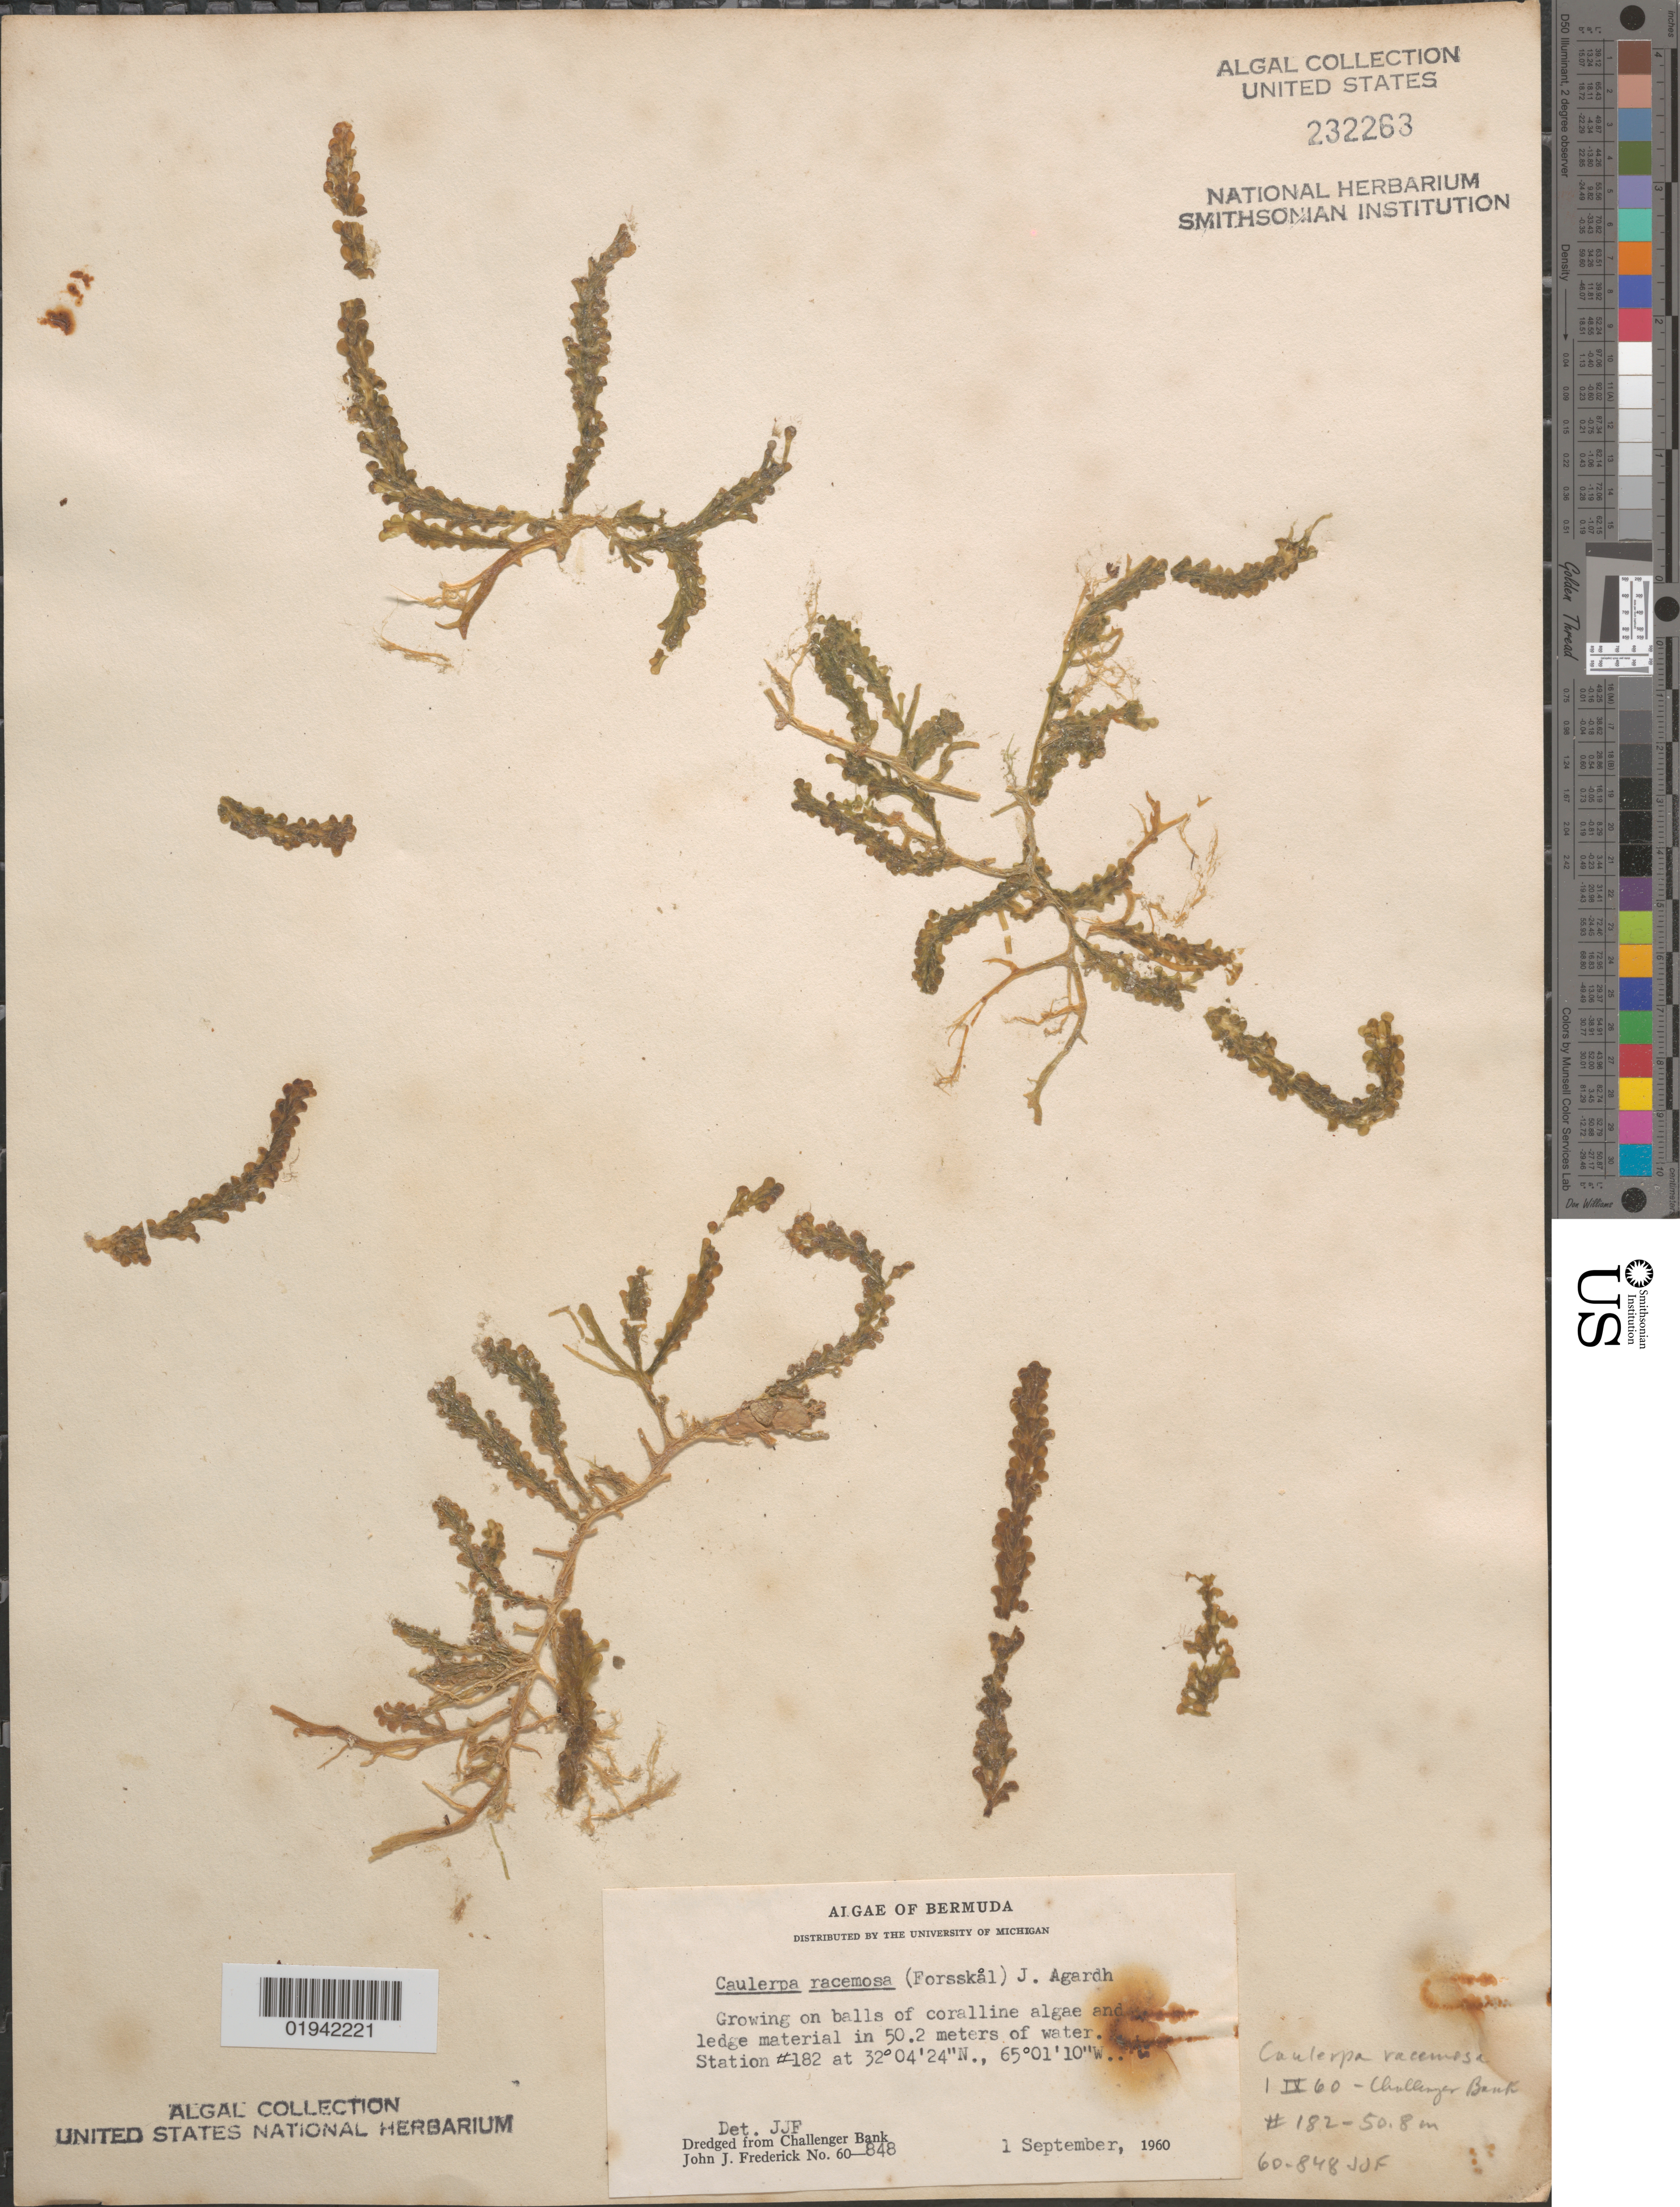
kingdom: Plantae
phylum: Chlorophyta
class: Ulvophyceae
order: Bryopsidales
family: Caulerpaceae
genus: Caulerpa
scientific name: Caulerpa racemosa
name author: (Forssk.) J. Agardh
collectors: J. Frederick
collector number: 60-848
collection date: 1960-09-01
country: Bermuda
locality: Station #182. Dredged from Challenger Bank.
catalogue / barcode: US 232263